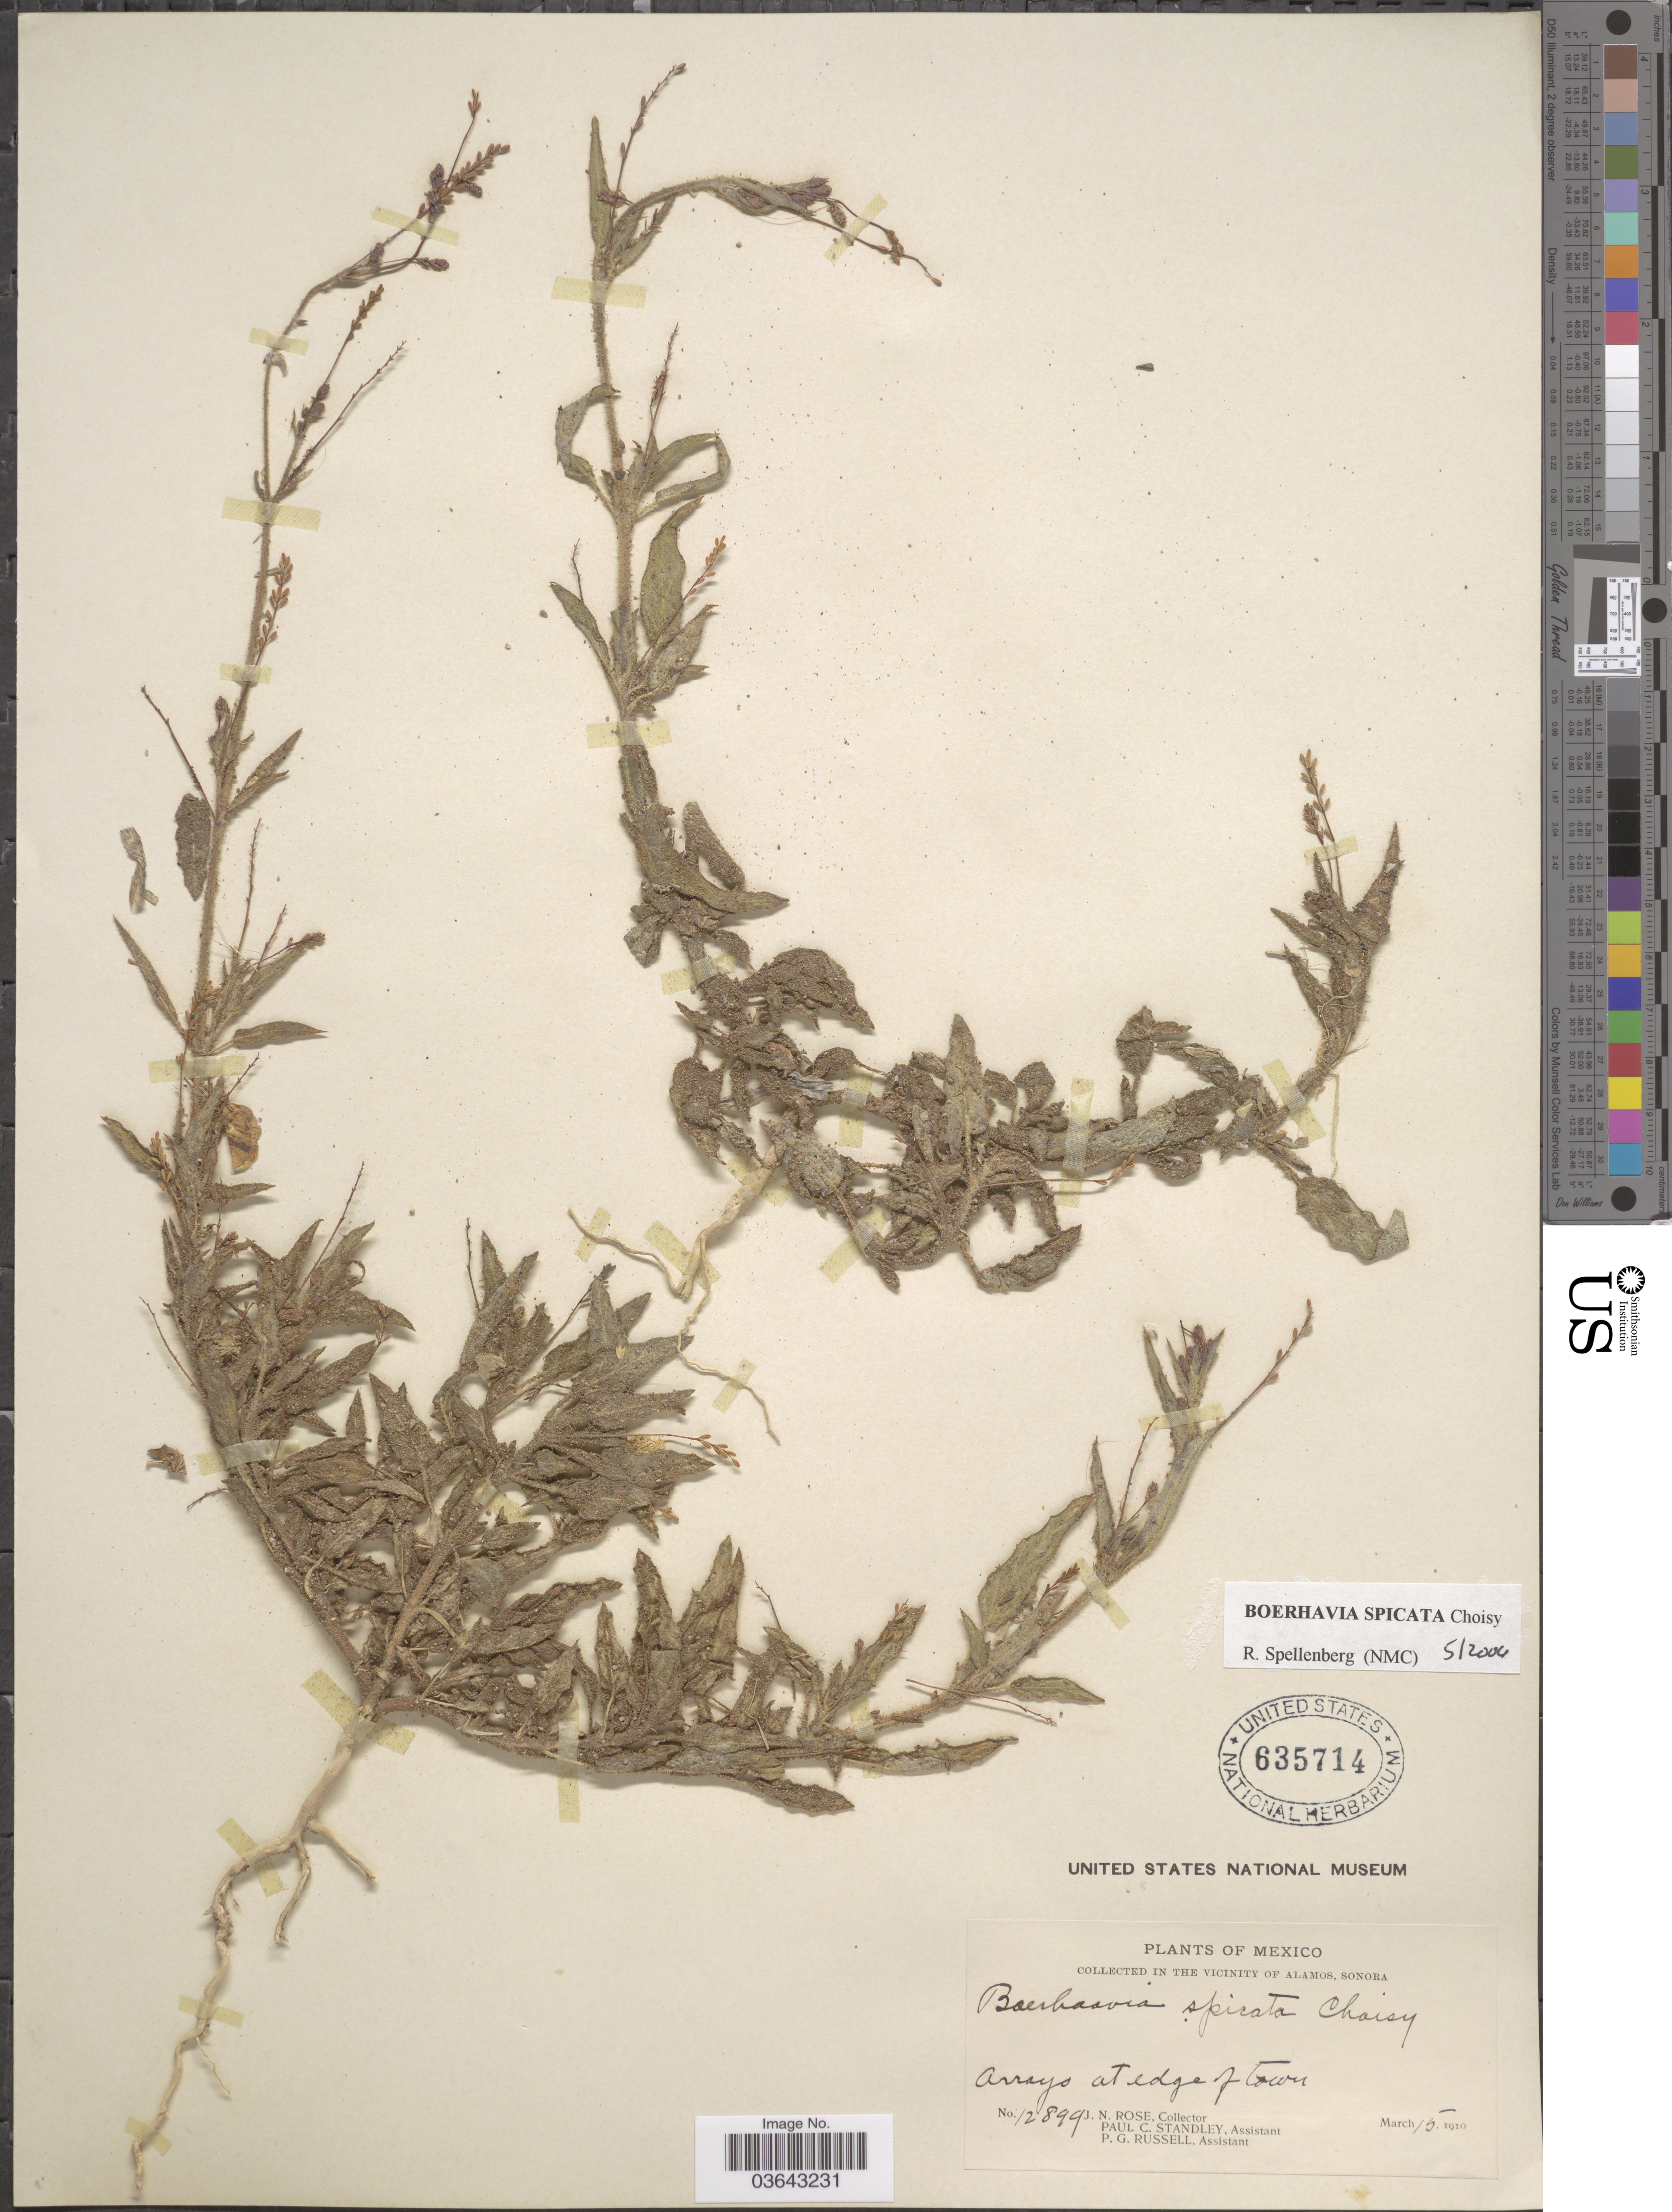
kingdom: Plantae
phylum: Tracheophyta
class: Magnoliopsida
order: Caryophyllales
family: Nyctaginaceae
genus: Boerhavia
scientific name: Boerhavia spicata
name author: Choisy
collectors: J. N. Rose, P. C. Standley & P. G. Russell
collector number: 12899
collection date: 1910-03-15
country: Mexico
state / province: Sonora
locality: Vicinity of Alamos. Arroyo at edge of town.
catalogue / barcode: US 635714